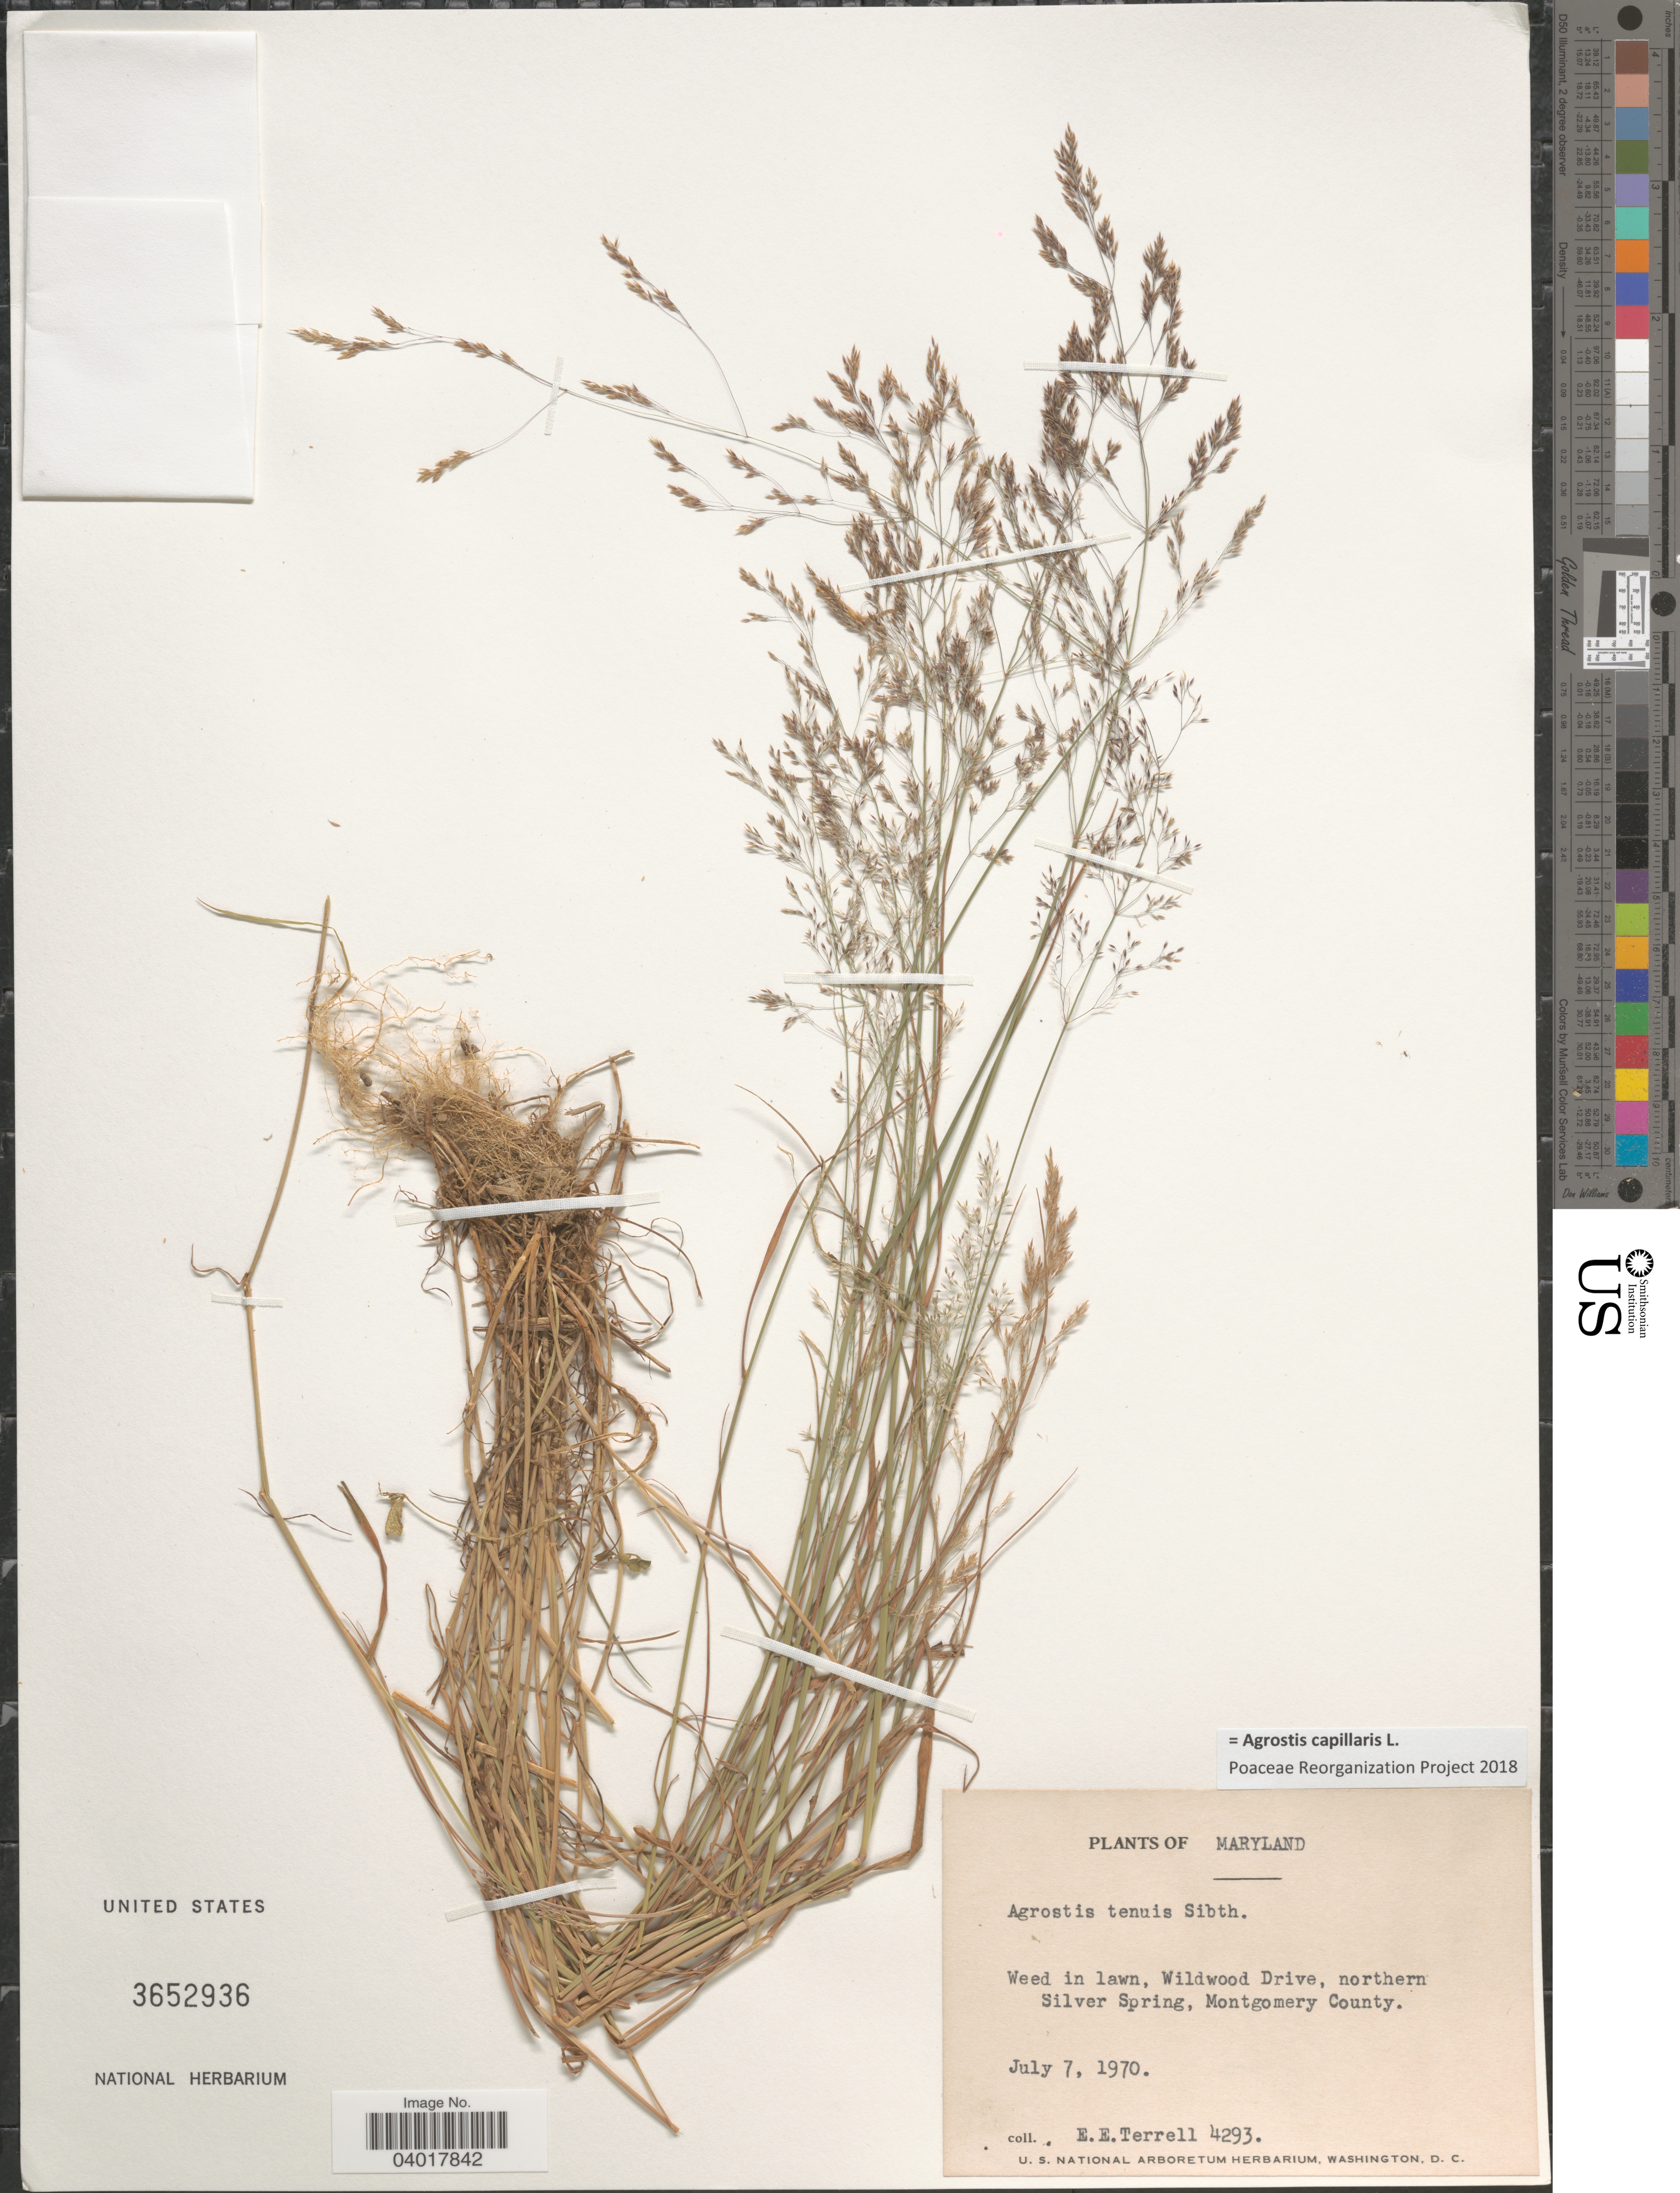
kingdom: Plantae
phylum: Tracheophyta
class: Liliopsida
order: Poales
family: Poaceae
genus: Agrostis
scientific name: Agrostis capillaris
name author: L.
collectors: E. E. Terrell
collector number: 4293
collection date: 1970-07-07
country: United States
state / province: Maryland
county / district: Montgomery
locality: Weed in lawn, Wildwood Drive, northern Silver Spring, Montgomery County.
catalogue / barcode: US 3652936